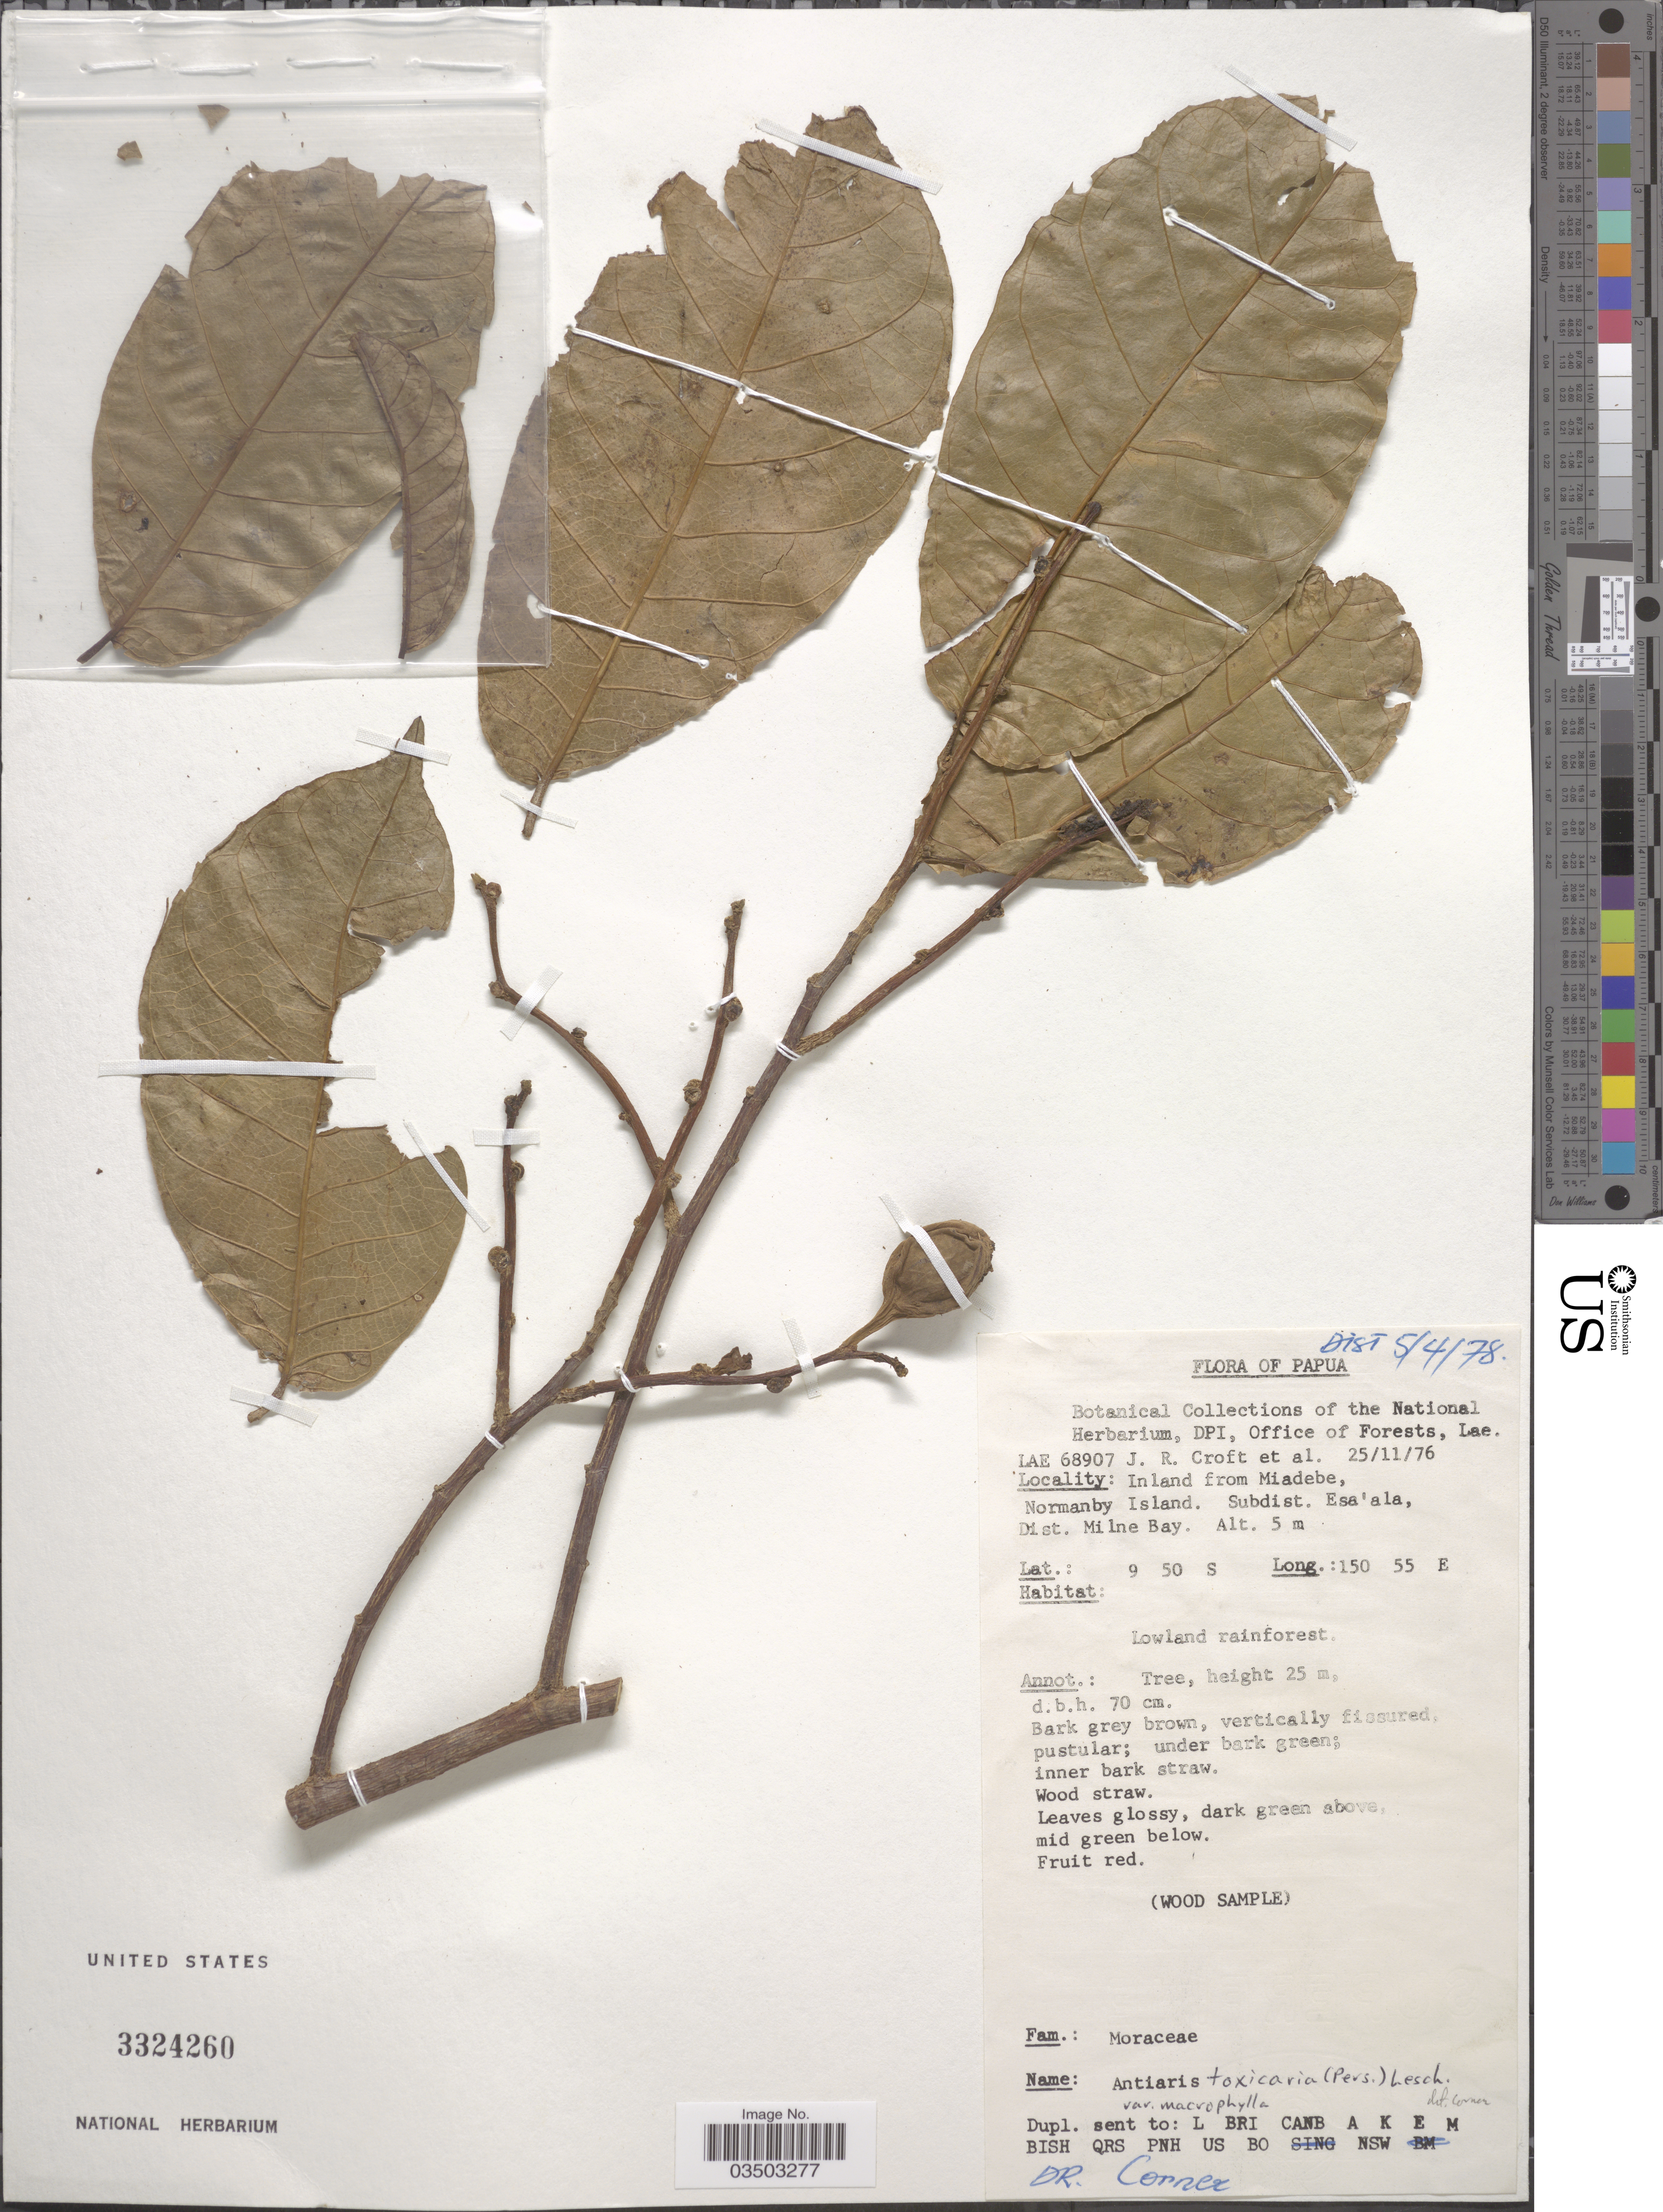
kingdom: Plantae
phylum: Tracheophyta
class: Magnoliopsida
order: Rosales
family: Moraceae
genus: Antiaris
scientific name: Antiaris toxicaria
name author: Lesch.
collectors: J. R. Croft & et al.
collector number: LAE 68907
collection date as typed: Transcribed d/m/y: 25/11/76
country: Papua New Guinea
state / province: Milne Bay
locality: In land from Miadebe, Normanby Island. Subdist. Esa'ala, Dist. Milne Bay.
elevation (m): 5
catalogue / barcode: US 3324260